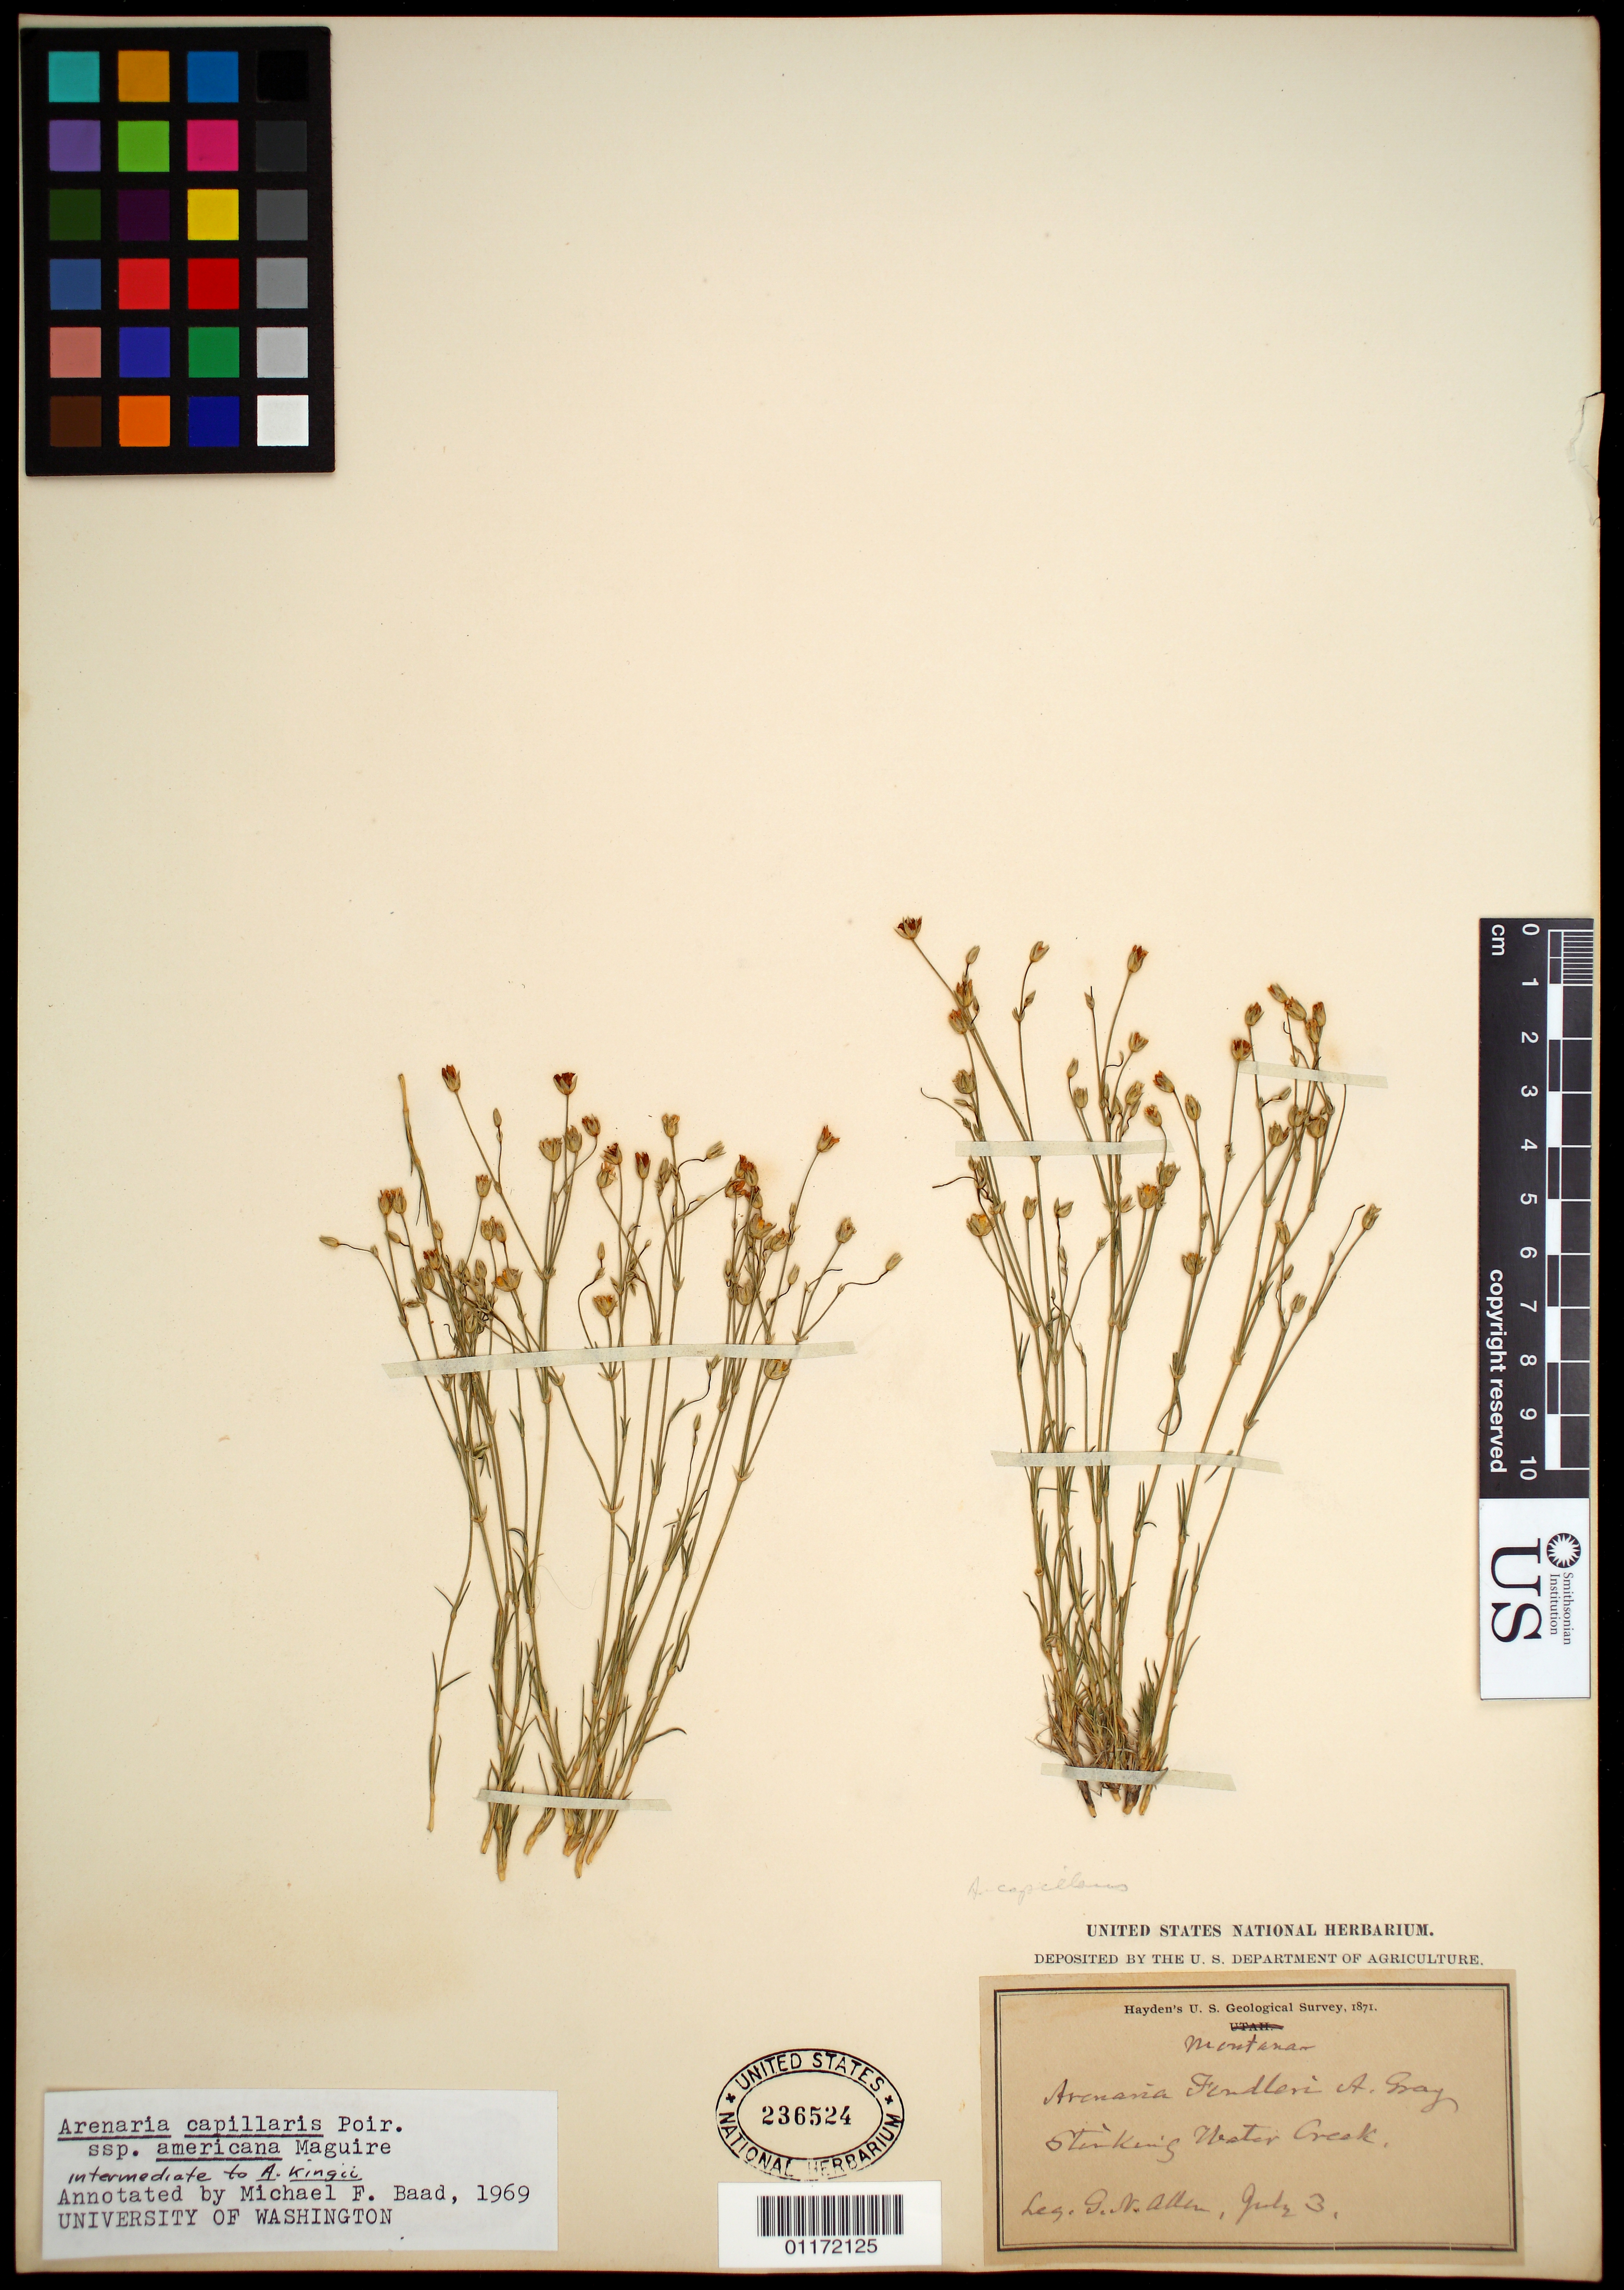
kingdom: Plantae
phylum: Tracheophyta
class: Magnoliopsida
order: Caryophyllales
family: Caryophyllaceae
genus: Eremogone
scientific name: Eremogone capillaris var. americana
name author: (Maguire) R.L. Hartm. & Rabeler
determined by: U.S. National Herbarium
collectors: G. N. Allen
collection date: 1871-07-03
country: United States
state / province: Montana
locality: Stinking Water Creek.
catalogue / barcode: US 236524